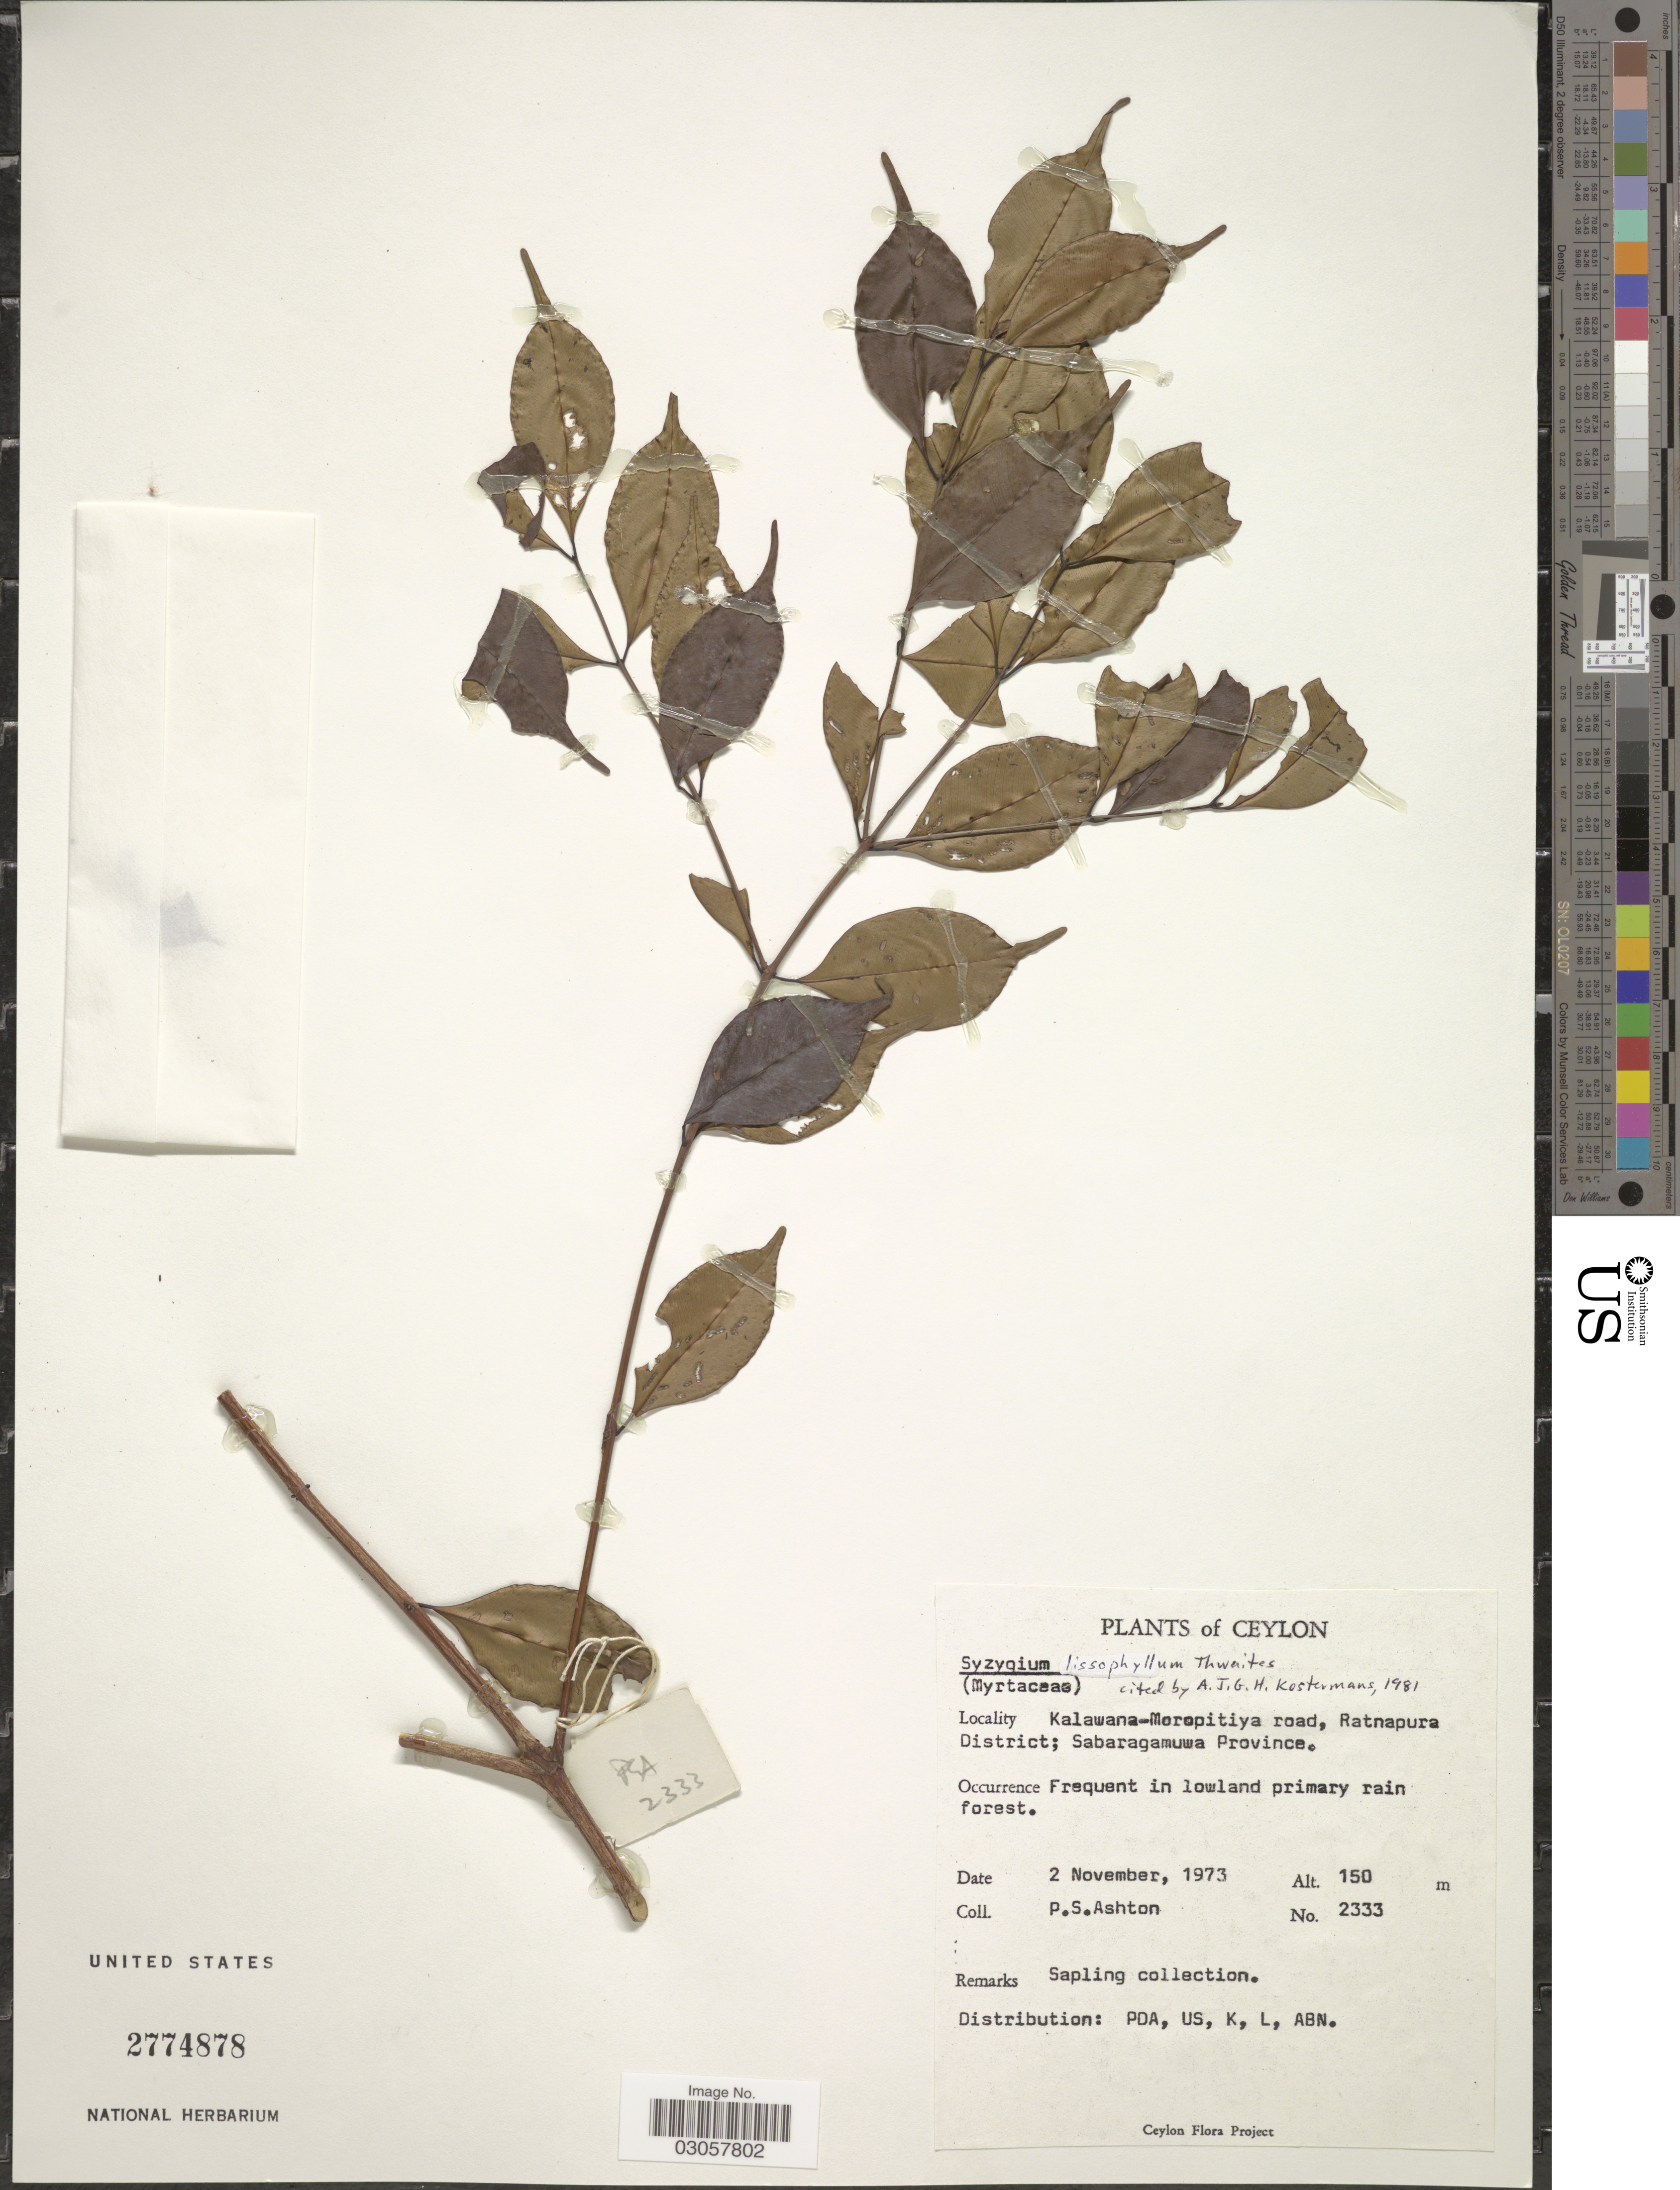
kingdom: Plantae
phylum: Tracheophyta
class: Magnoliopsida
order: Myrtales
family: Myrtaceae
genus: Syzygium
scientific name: Syzygium lissophyllum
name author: Thwaites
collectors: P. S. Ashton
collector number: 2333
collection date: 1973-11-02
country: Sri Lanka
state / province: Sabaragamuwa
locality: Ceylon. Kalawana-Moropitiya road, Ratnapura District.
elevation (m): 150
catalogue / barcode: US 2774878